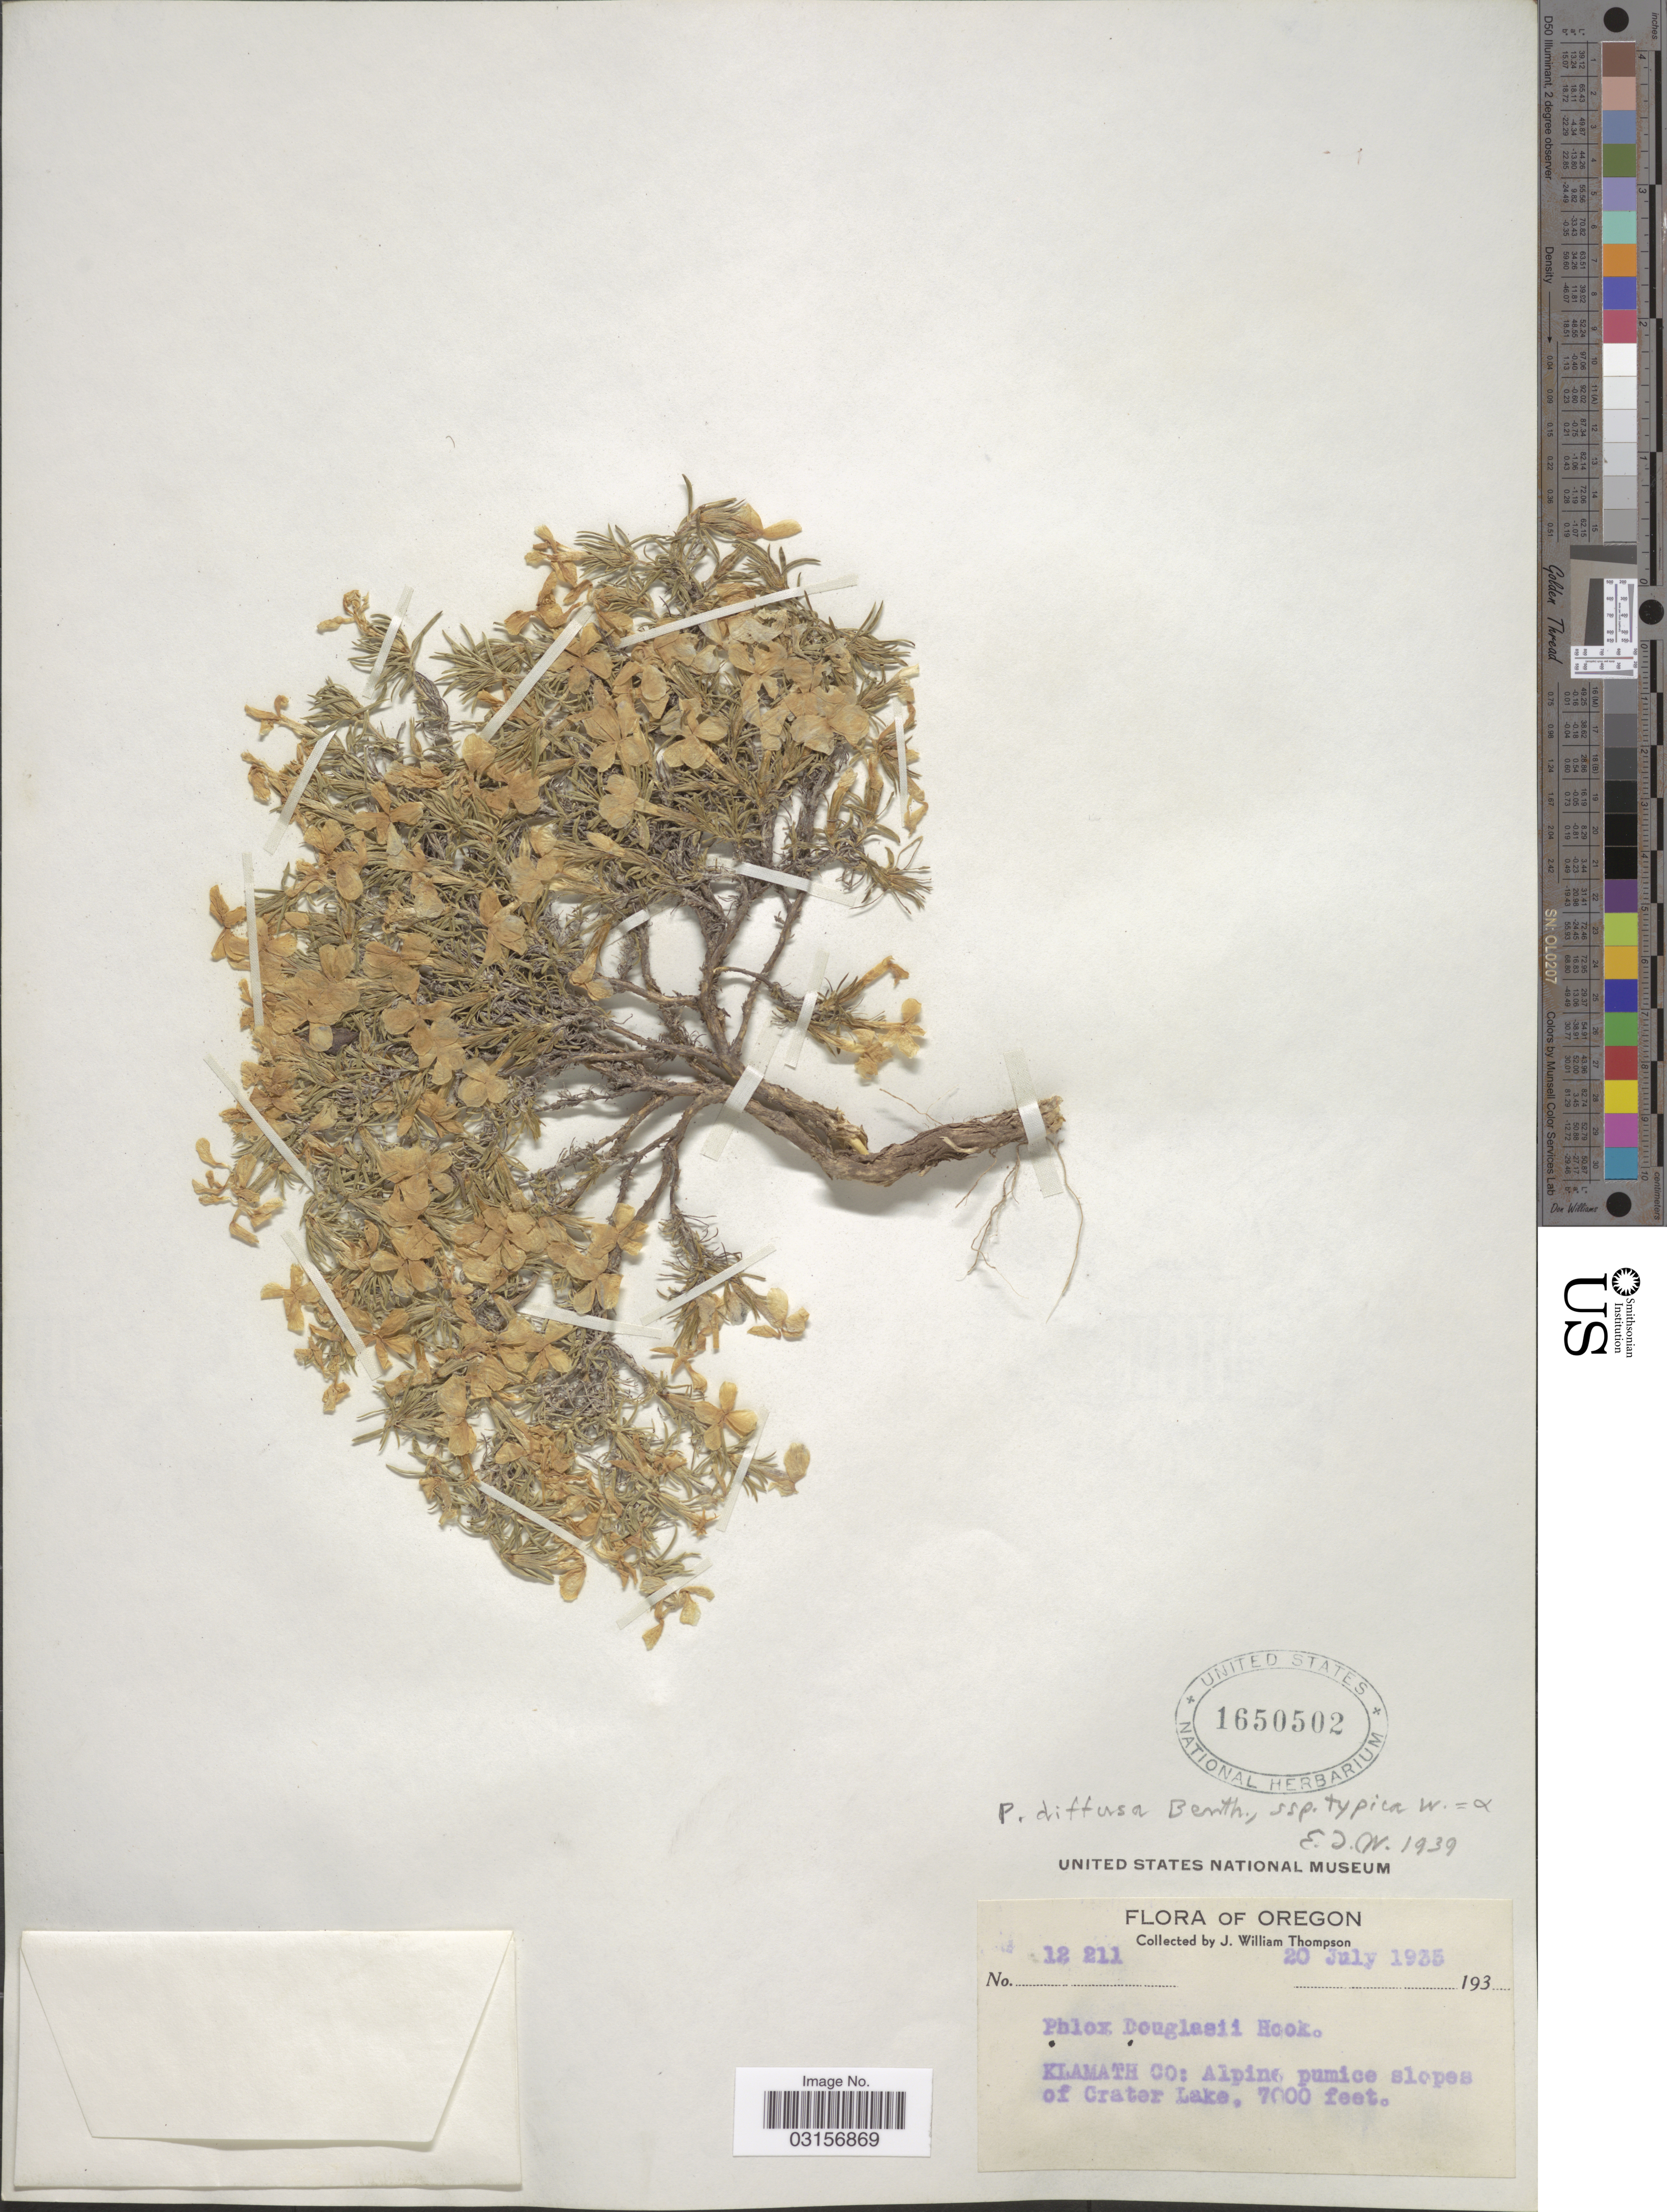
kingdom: Plantae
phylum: Tracheophyta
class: Magnoliopsida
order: Ericales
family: Polemoniaceae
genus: Phlox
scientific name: Phlox diffusa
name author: Benth.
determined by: Mayfield, M. H.; Ferguson, C. J.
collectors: J. W. Thompson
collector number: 12211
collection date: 1935-07-20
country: United States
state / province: Oregon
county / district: Klamath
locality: Klamath Co: Alpine pumice slopes of Crater Lake.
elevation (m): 2134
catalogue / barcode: US 1650502